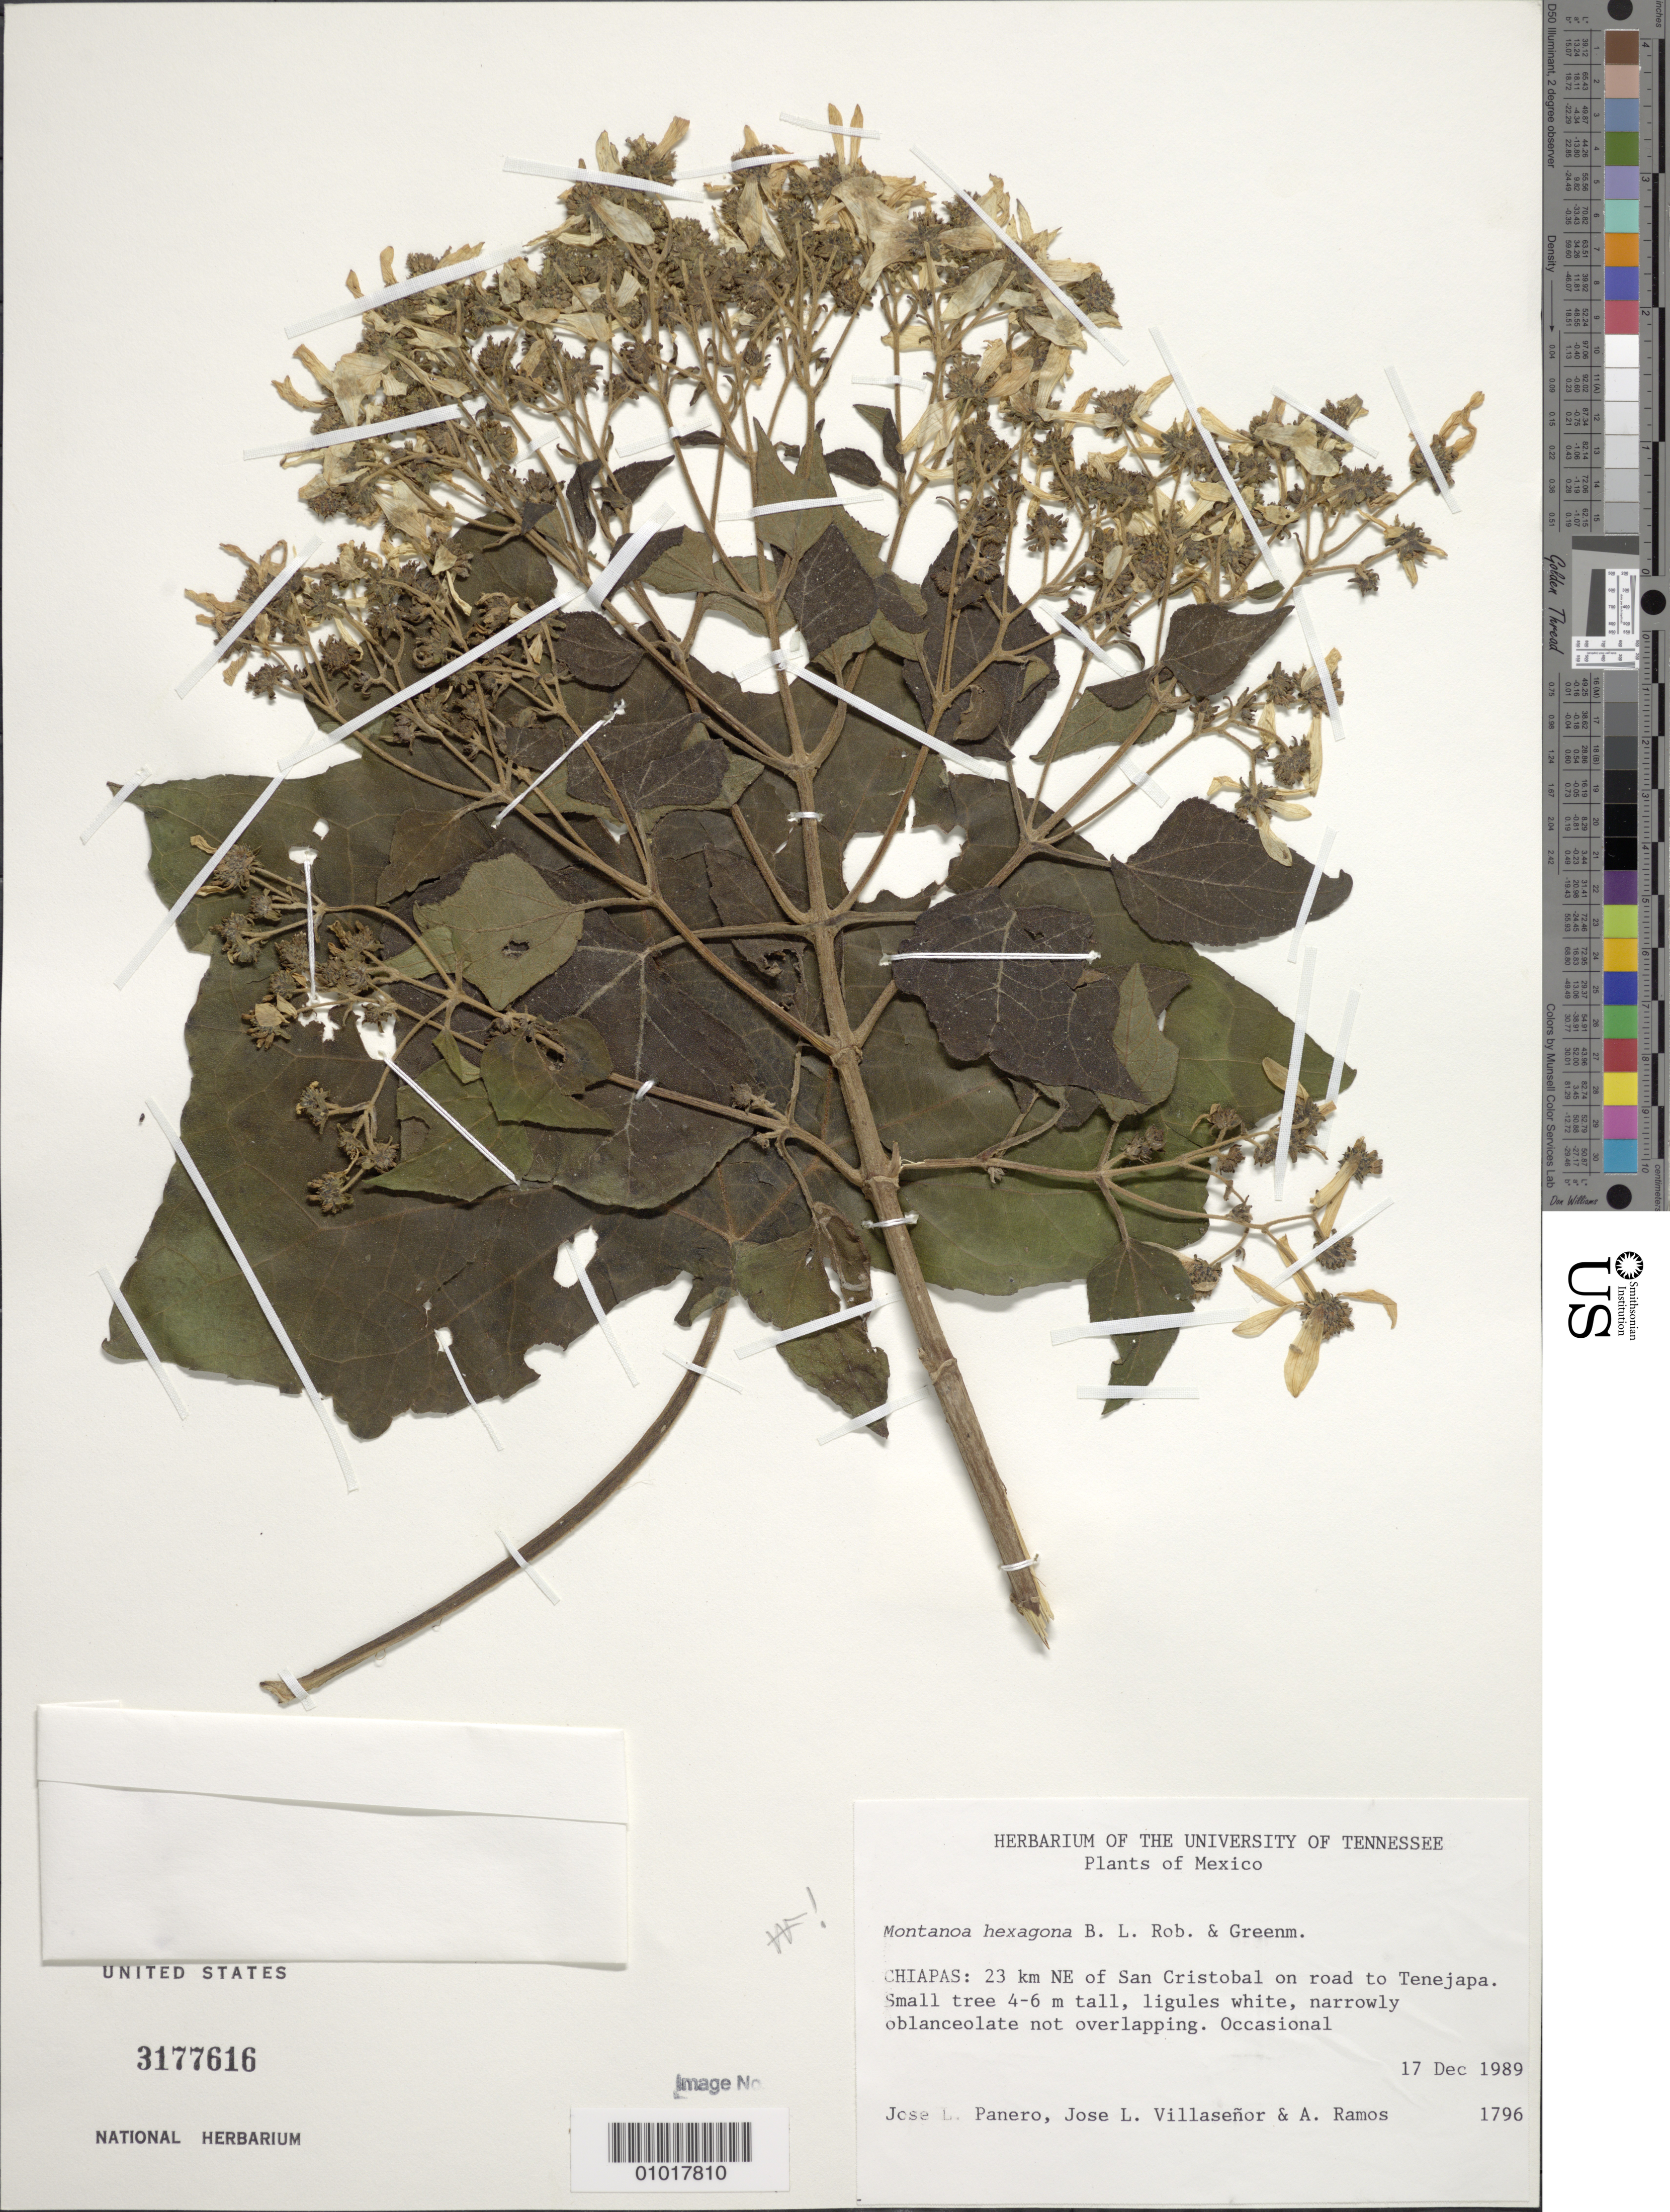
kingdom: Plantae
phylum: Tracheophyta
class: Magnoliopsida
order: Asterales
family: Asteraceae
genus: Montanoa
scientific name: Montanoa hexagona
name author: B.L. Rob. & Greenm.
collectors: J. L. Panero, J. L. Villasenor & A. Ramos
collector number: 1796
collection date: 1989-12-17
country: Mexico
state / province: Chiapas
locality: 23 km NE of San Cristobal on road to Tenejapa.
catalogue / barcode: US 3177616